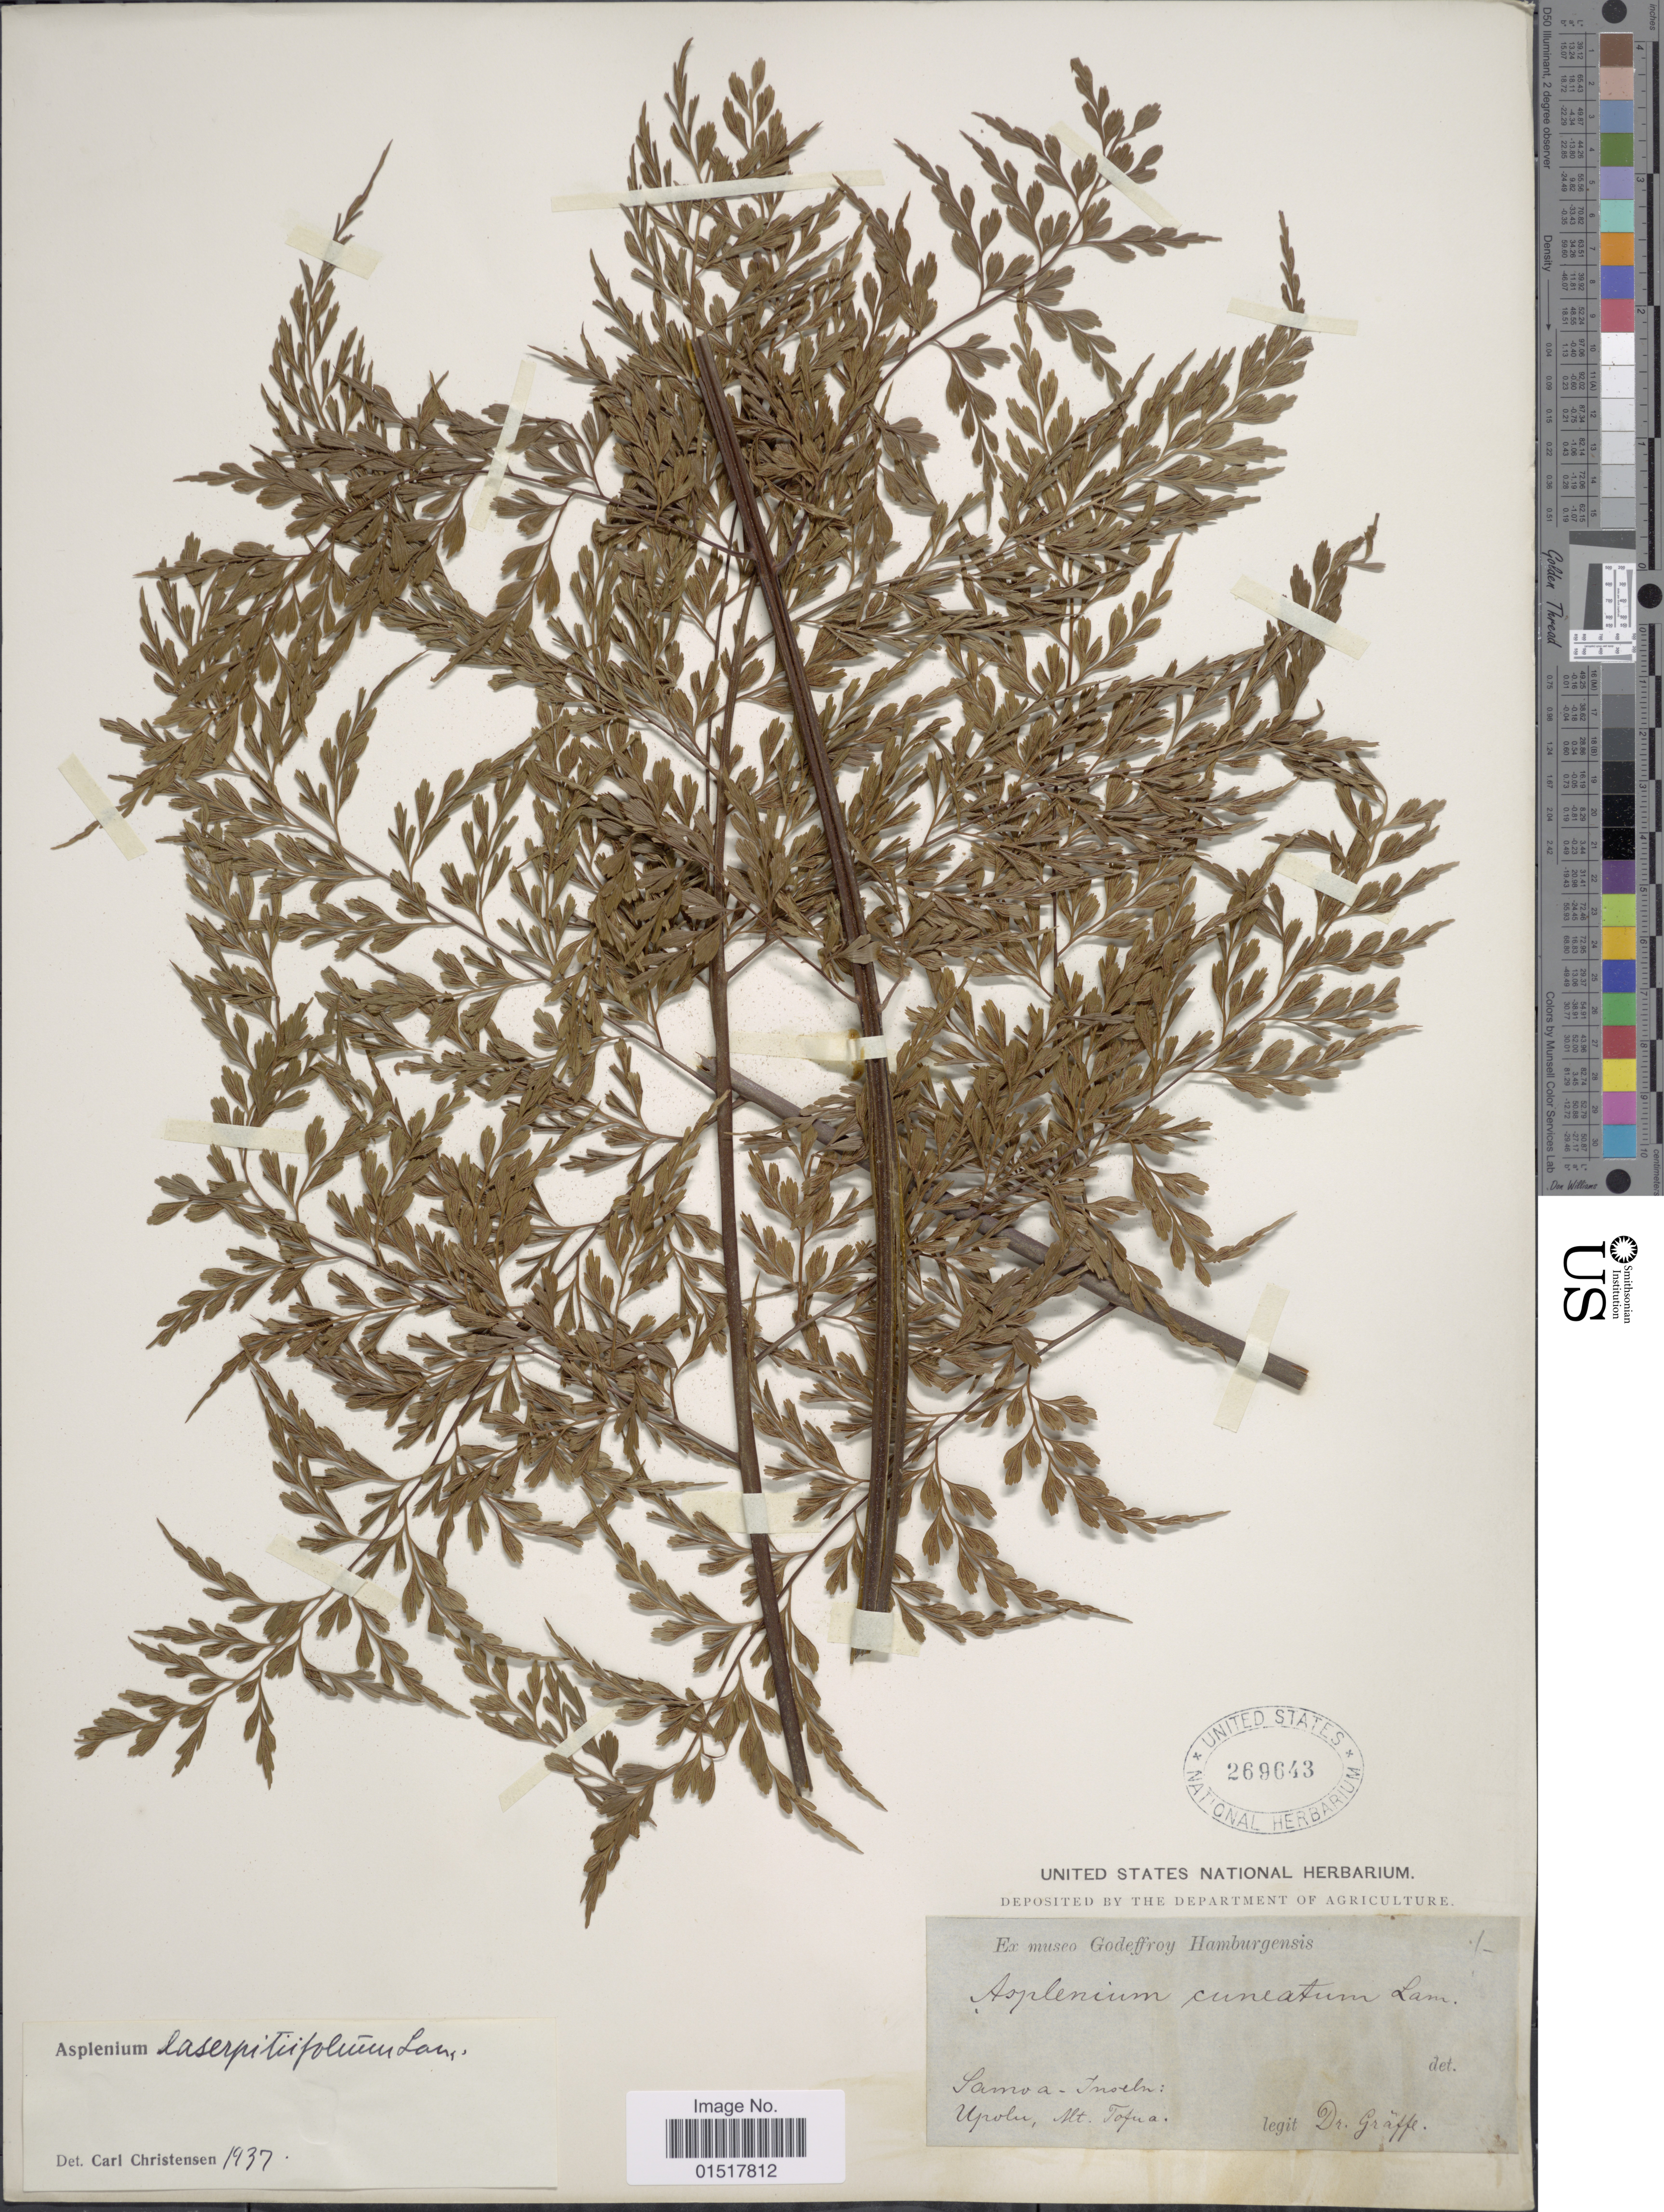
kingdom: Plantae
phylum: Tracheophyta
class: Polypodiopsida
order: Polypodiales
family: Aspleniaceae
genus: Asplenium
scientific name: Asplenium laserpitiifolium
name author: Lam.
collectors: Graeffe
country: Samoa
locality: Samoa-Inseln: Upolu, Mt. Tofua.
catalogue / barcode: US 269643